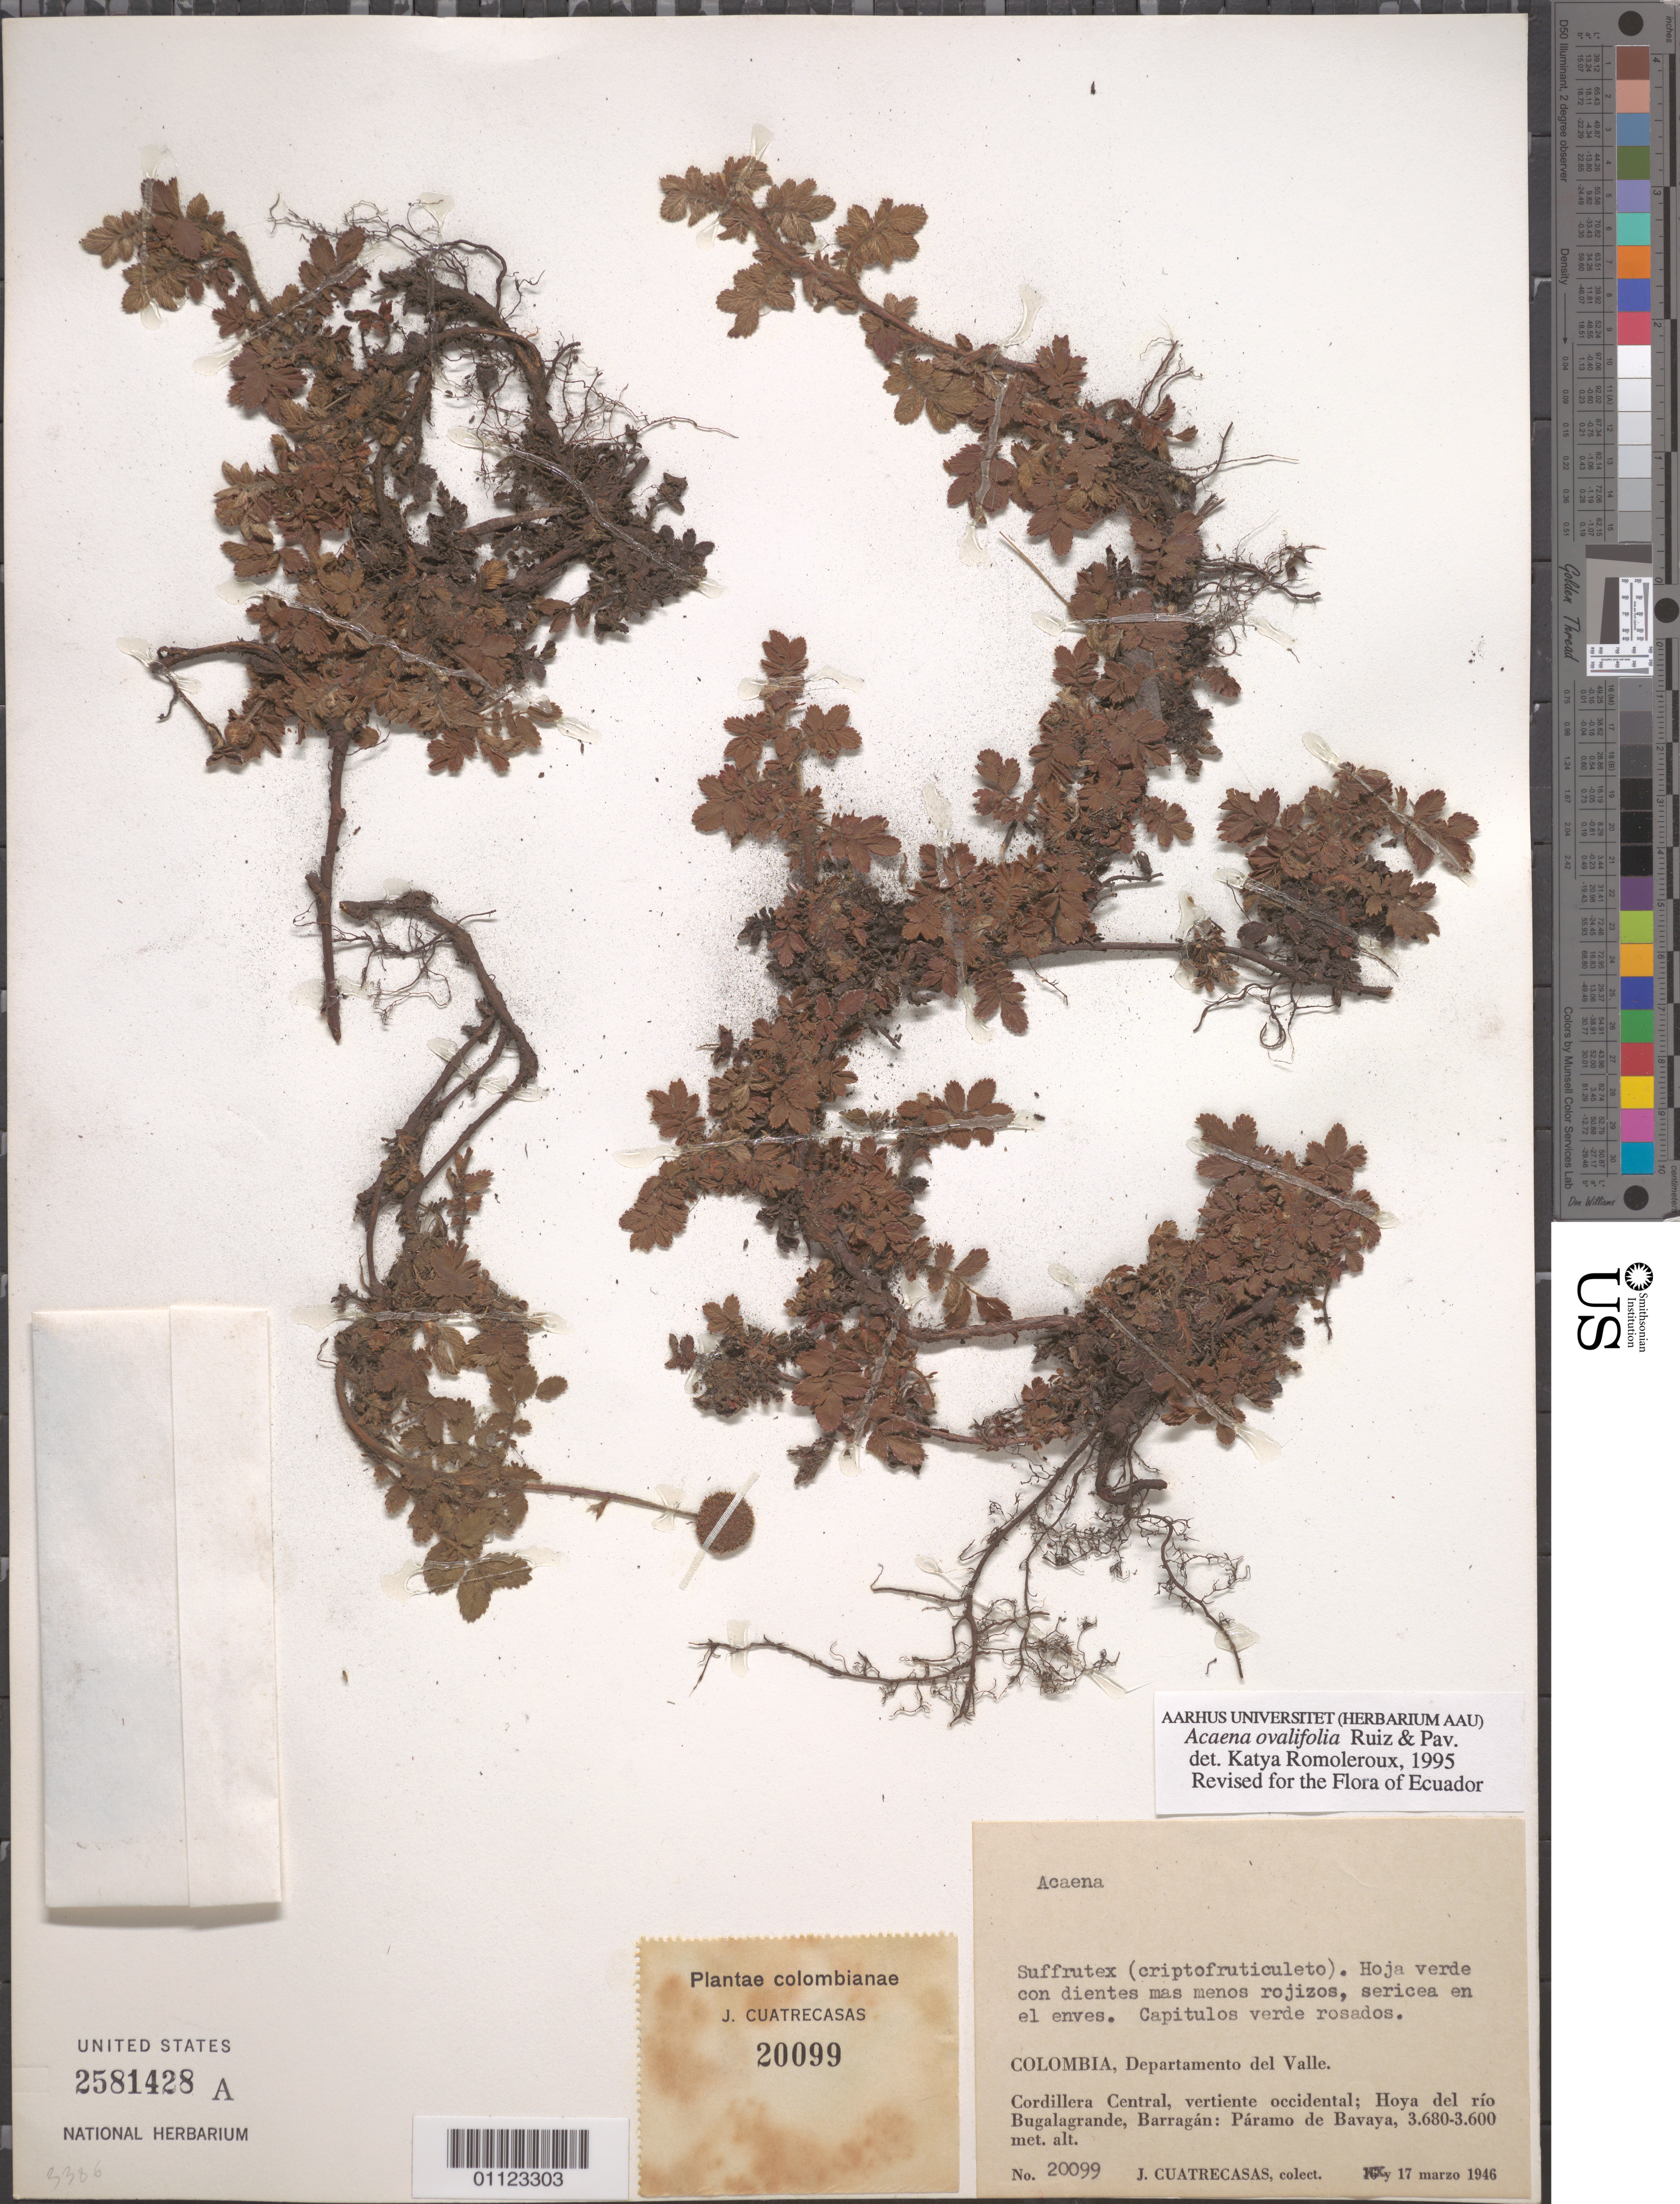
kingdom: Plantae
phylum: Tracheophyta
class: Magnoliopsida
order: Rosales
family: Rosaceae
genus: Acaena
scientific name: Acaena ovalifolia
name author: Ruiz & Pav.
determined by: Romoleroux, K.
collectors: J. Cuatrecasas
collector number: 20099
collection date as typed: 17 Mar 1946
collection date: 1946-03-17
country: Colombia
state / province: Valle del Cauca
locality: Cordillera Central; Vertiente Occidental; Hoya del Río Bugalagrande, Barragán: Páramo de Bavaya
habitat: Paramo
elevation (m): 3600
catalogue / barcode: US 2581428A